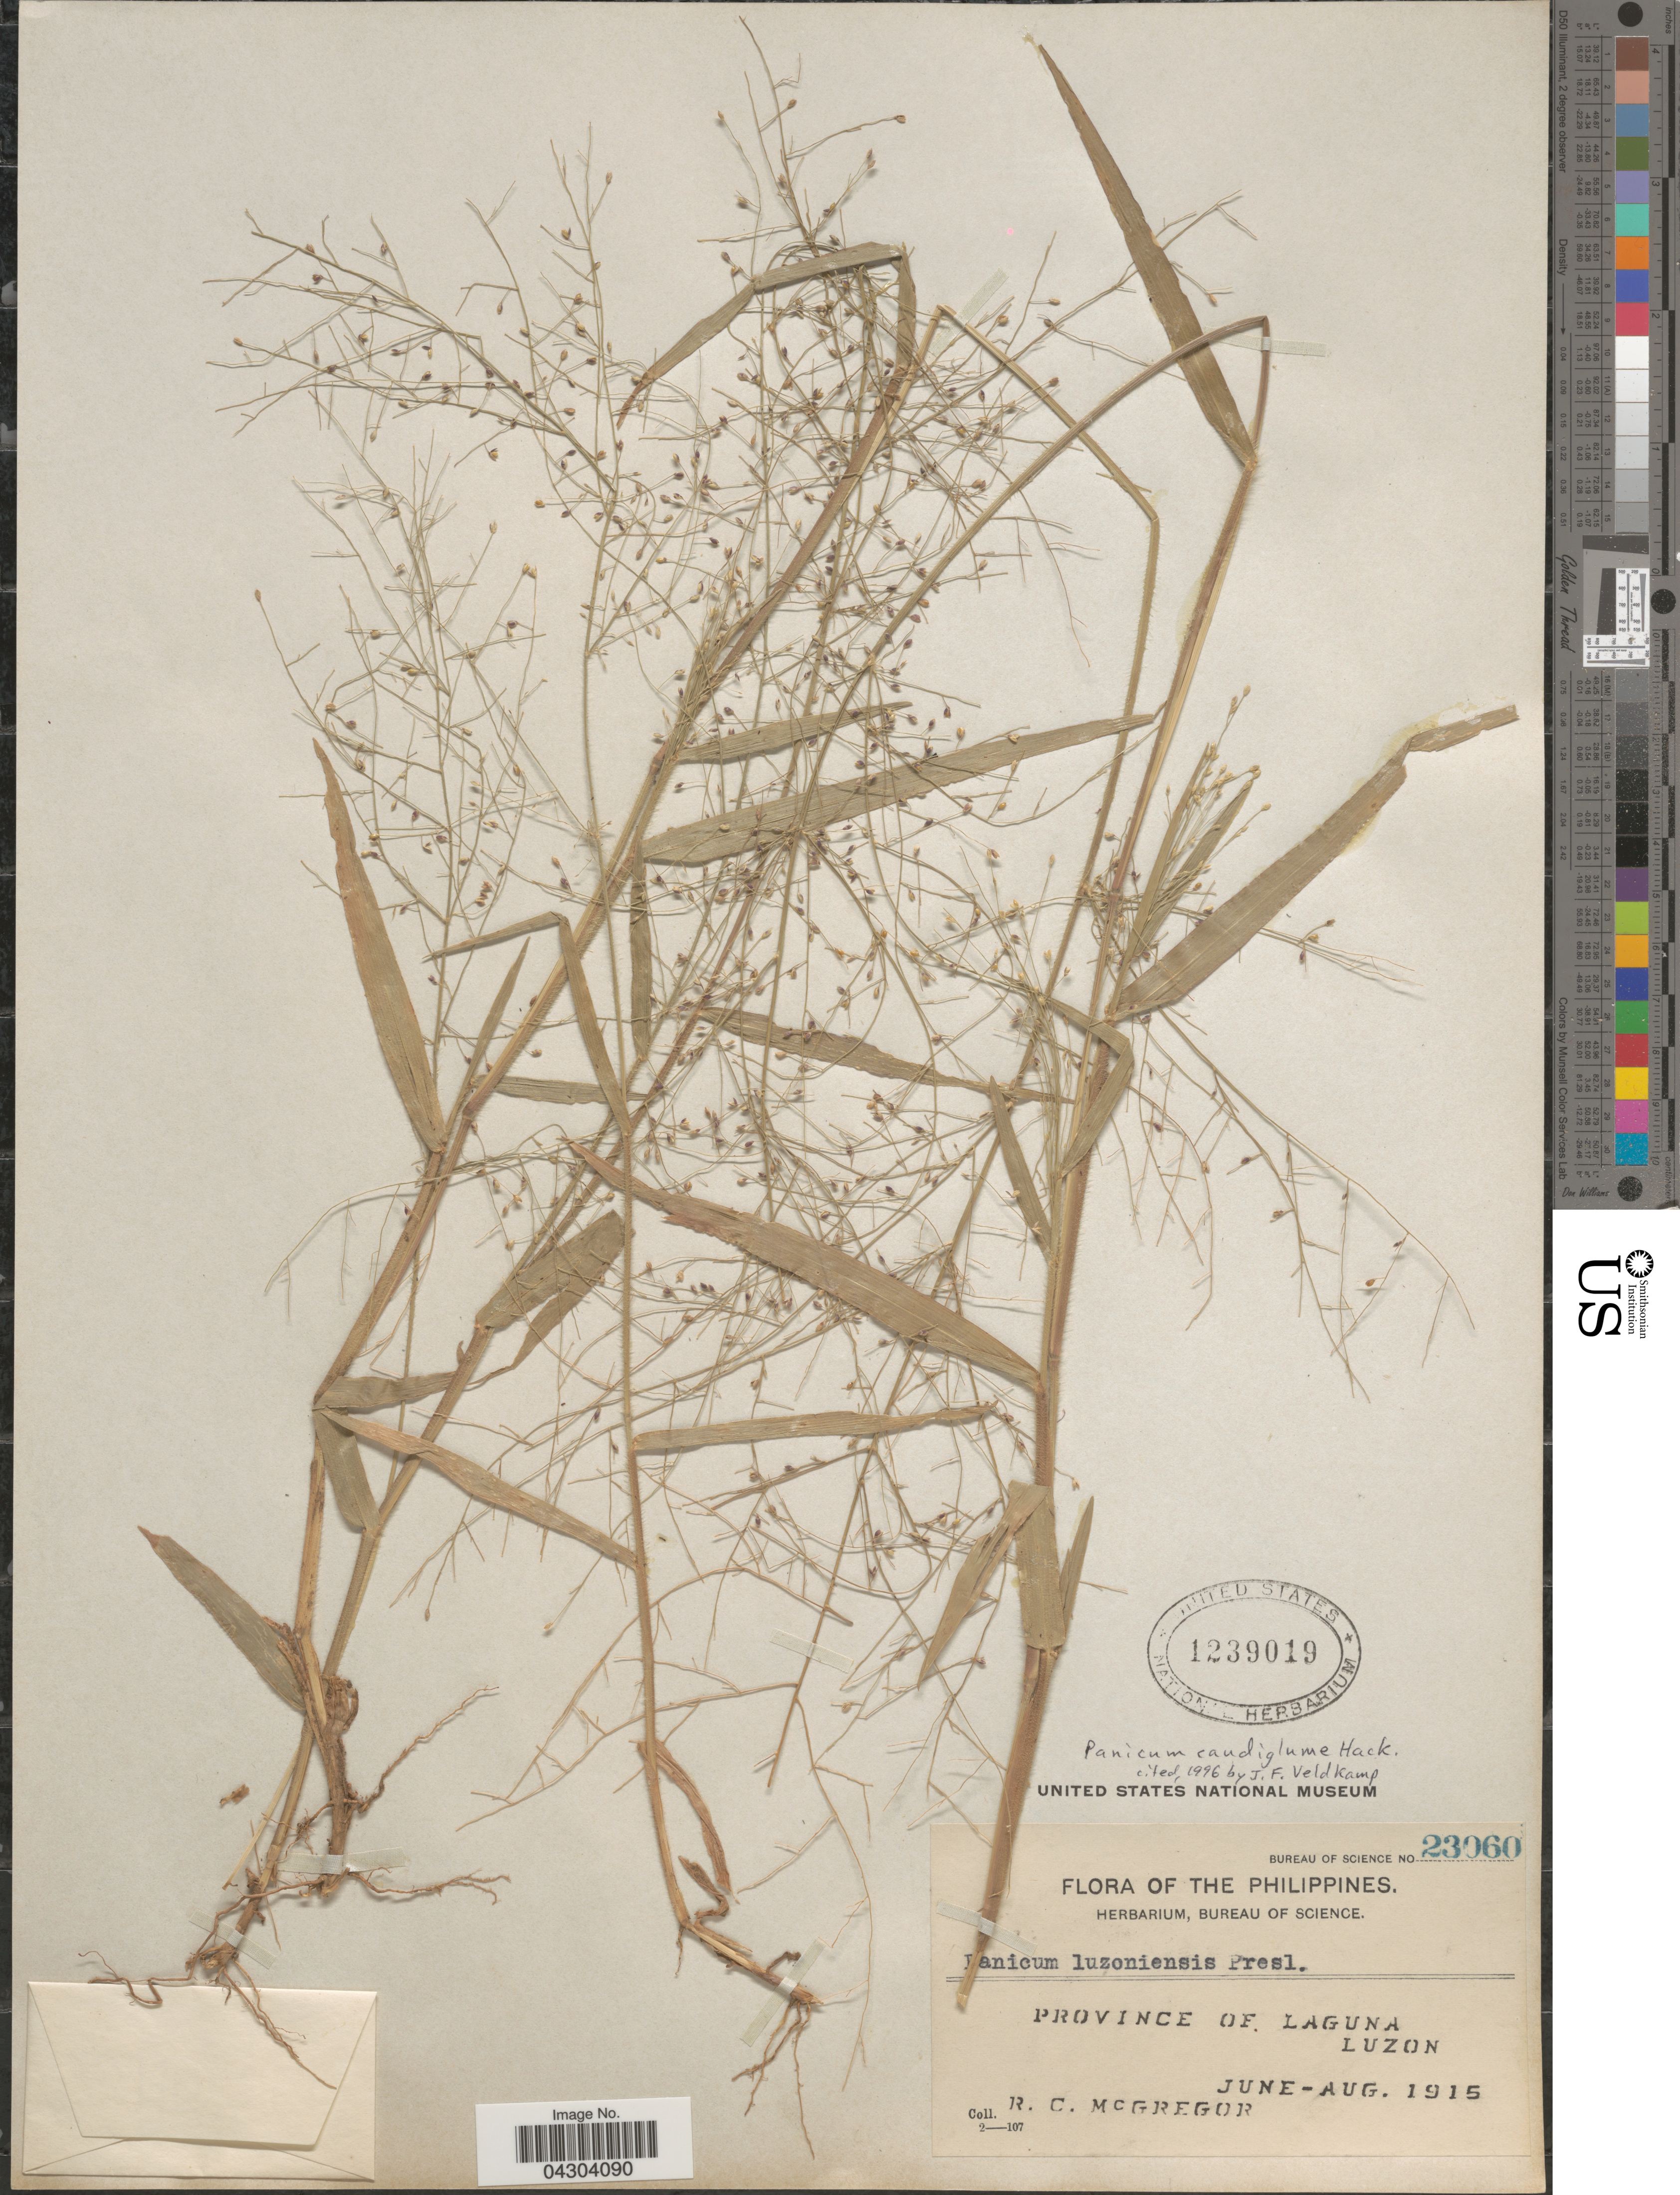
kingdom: Plantae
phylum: Tracheophyta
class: Liliopsida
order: Poales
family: Poaceae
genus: Panicum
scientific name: Panicum caudiglume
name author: Hack.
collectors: R. C. McGregor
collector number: Bureau of Science 23060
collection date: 1915-06/1915-08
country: Philippines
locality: Province of Laguna, Luzon.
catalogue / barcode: US 1239019